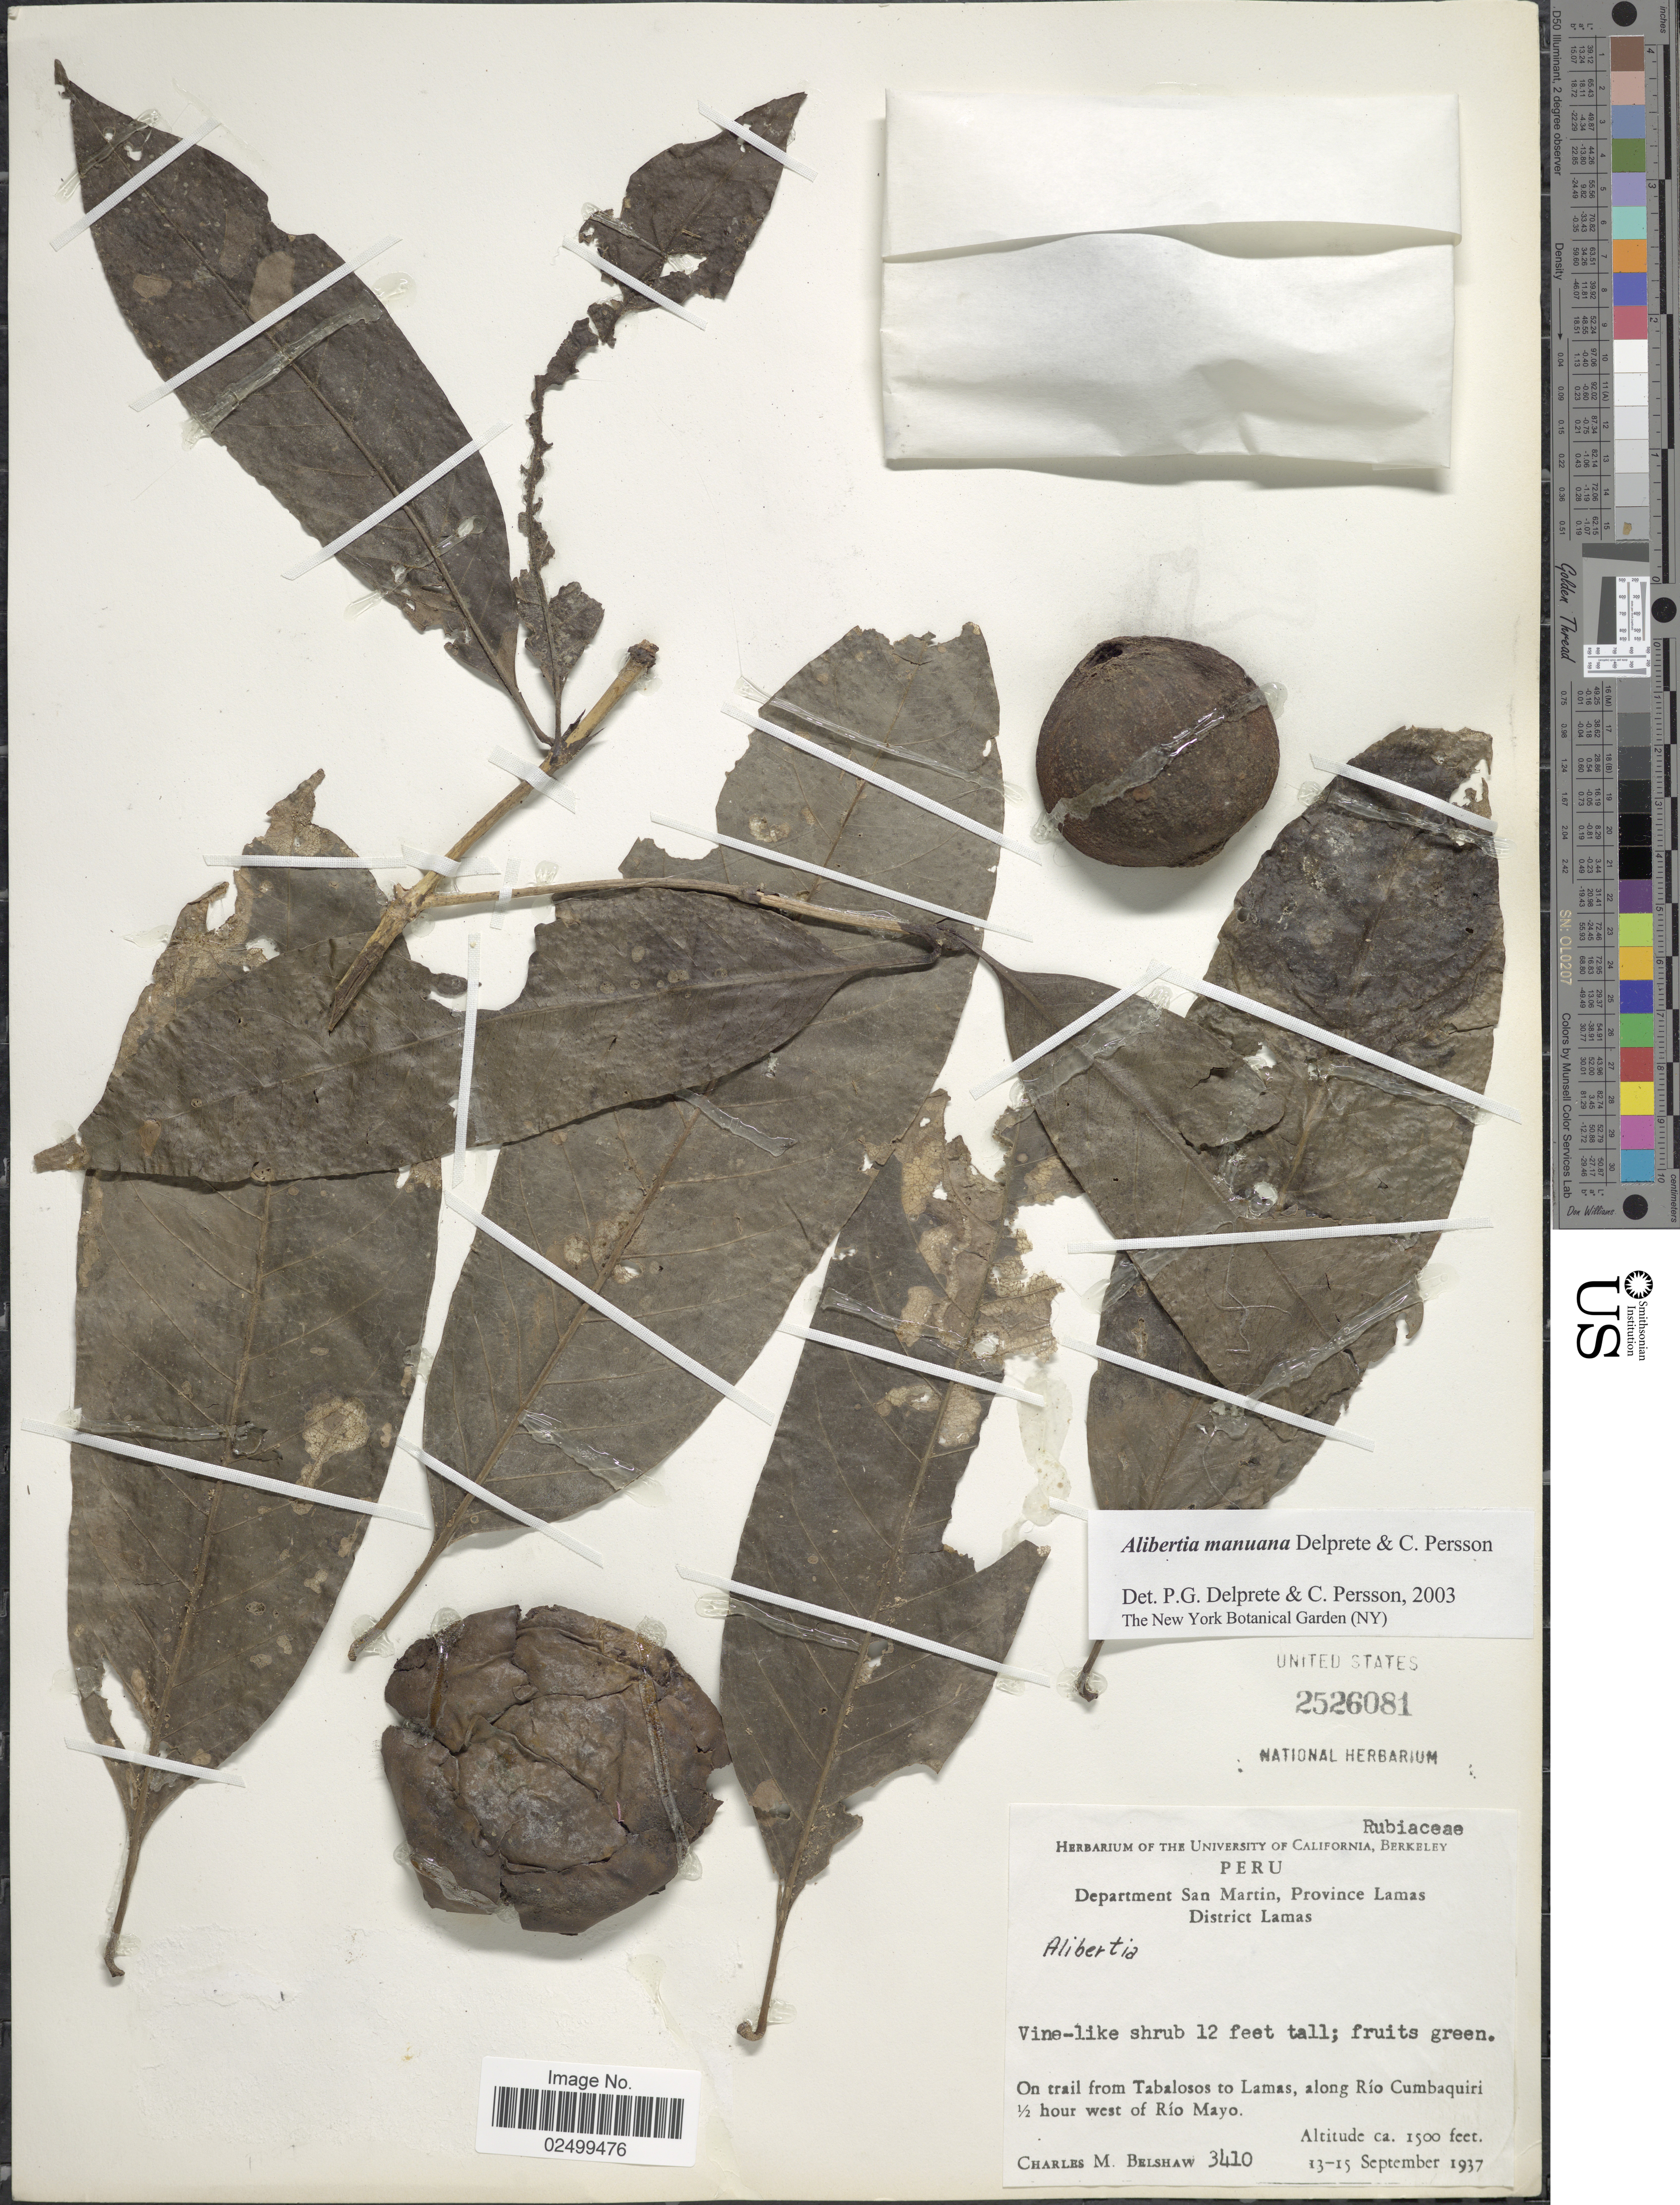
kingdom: Plantae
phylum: Tracheophyta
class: Magnoliopsida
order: Gentianales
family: Rubiaceae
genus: Alibertia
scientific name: Alibertia manuana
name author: Delprete & C.H. Perss.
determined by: Delprete, P. G.; Persson, C. H.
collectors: C. Shaw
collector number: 3410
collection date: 1937-09-13/1937-09-15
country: Peru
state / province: San Martín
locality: Department San Martin, Province Lamas, District Lamas, On trail from Tabalosos to Lamas, along Río Cumbaquiri ½ hour west of Río Mayo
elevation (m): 457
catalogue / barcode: US 2526081